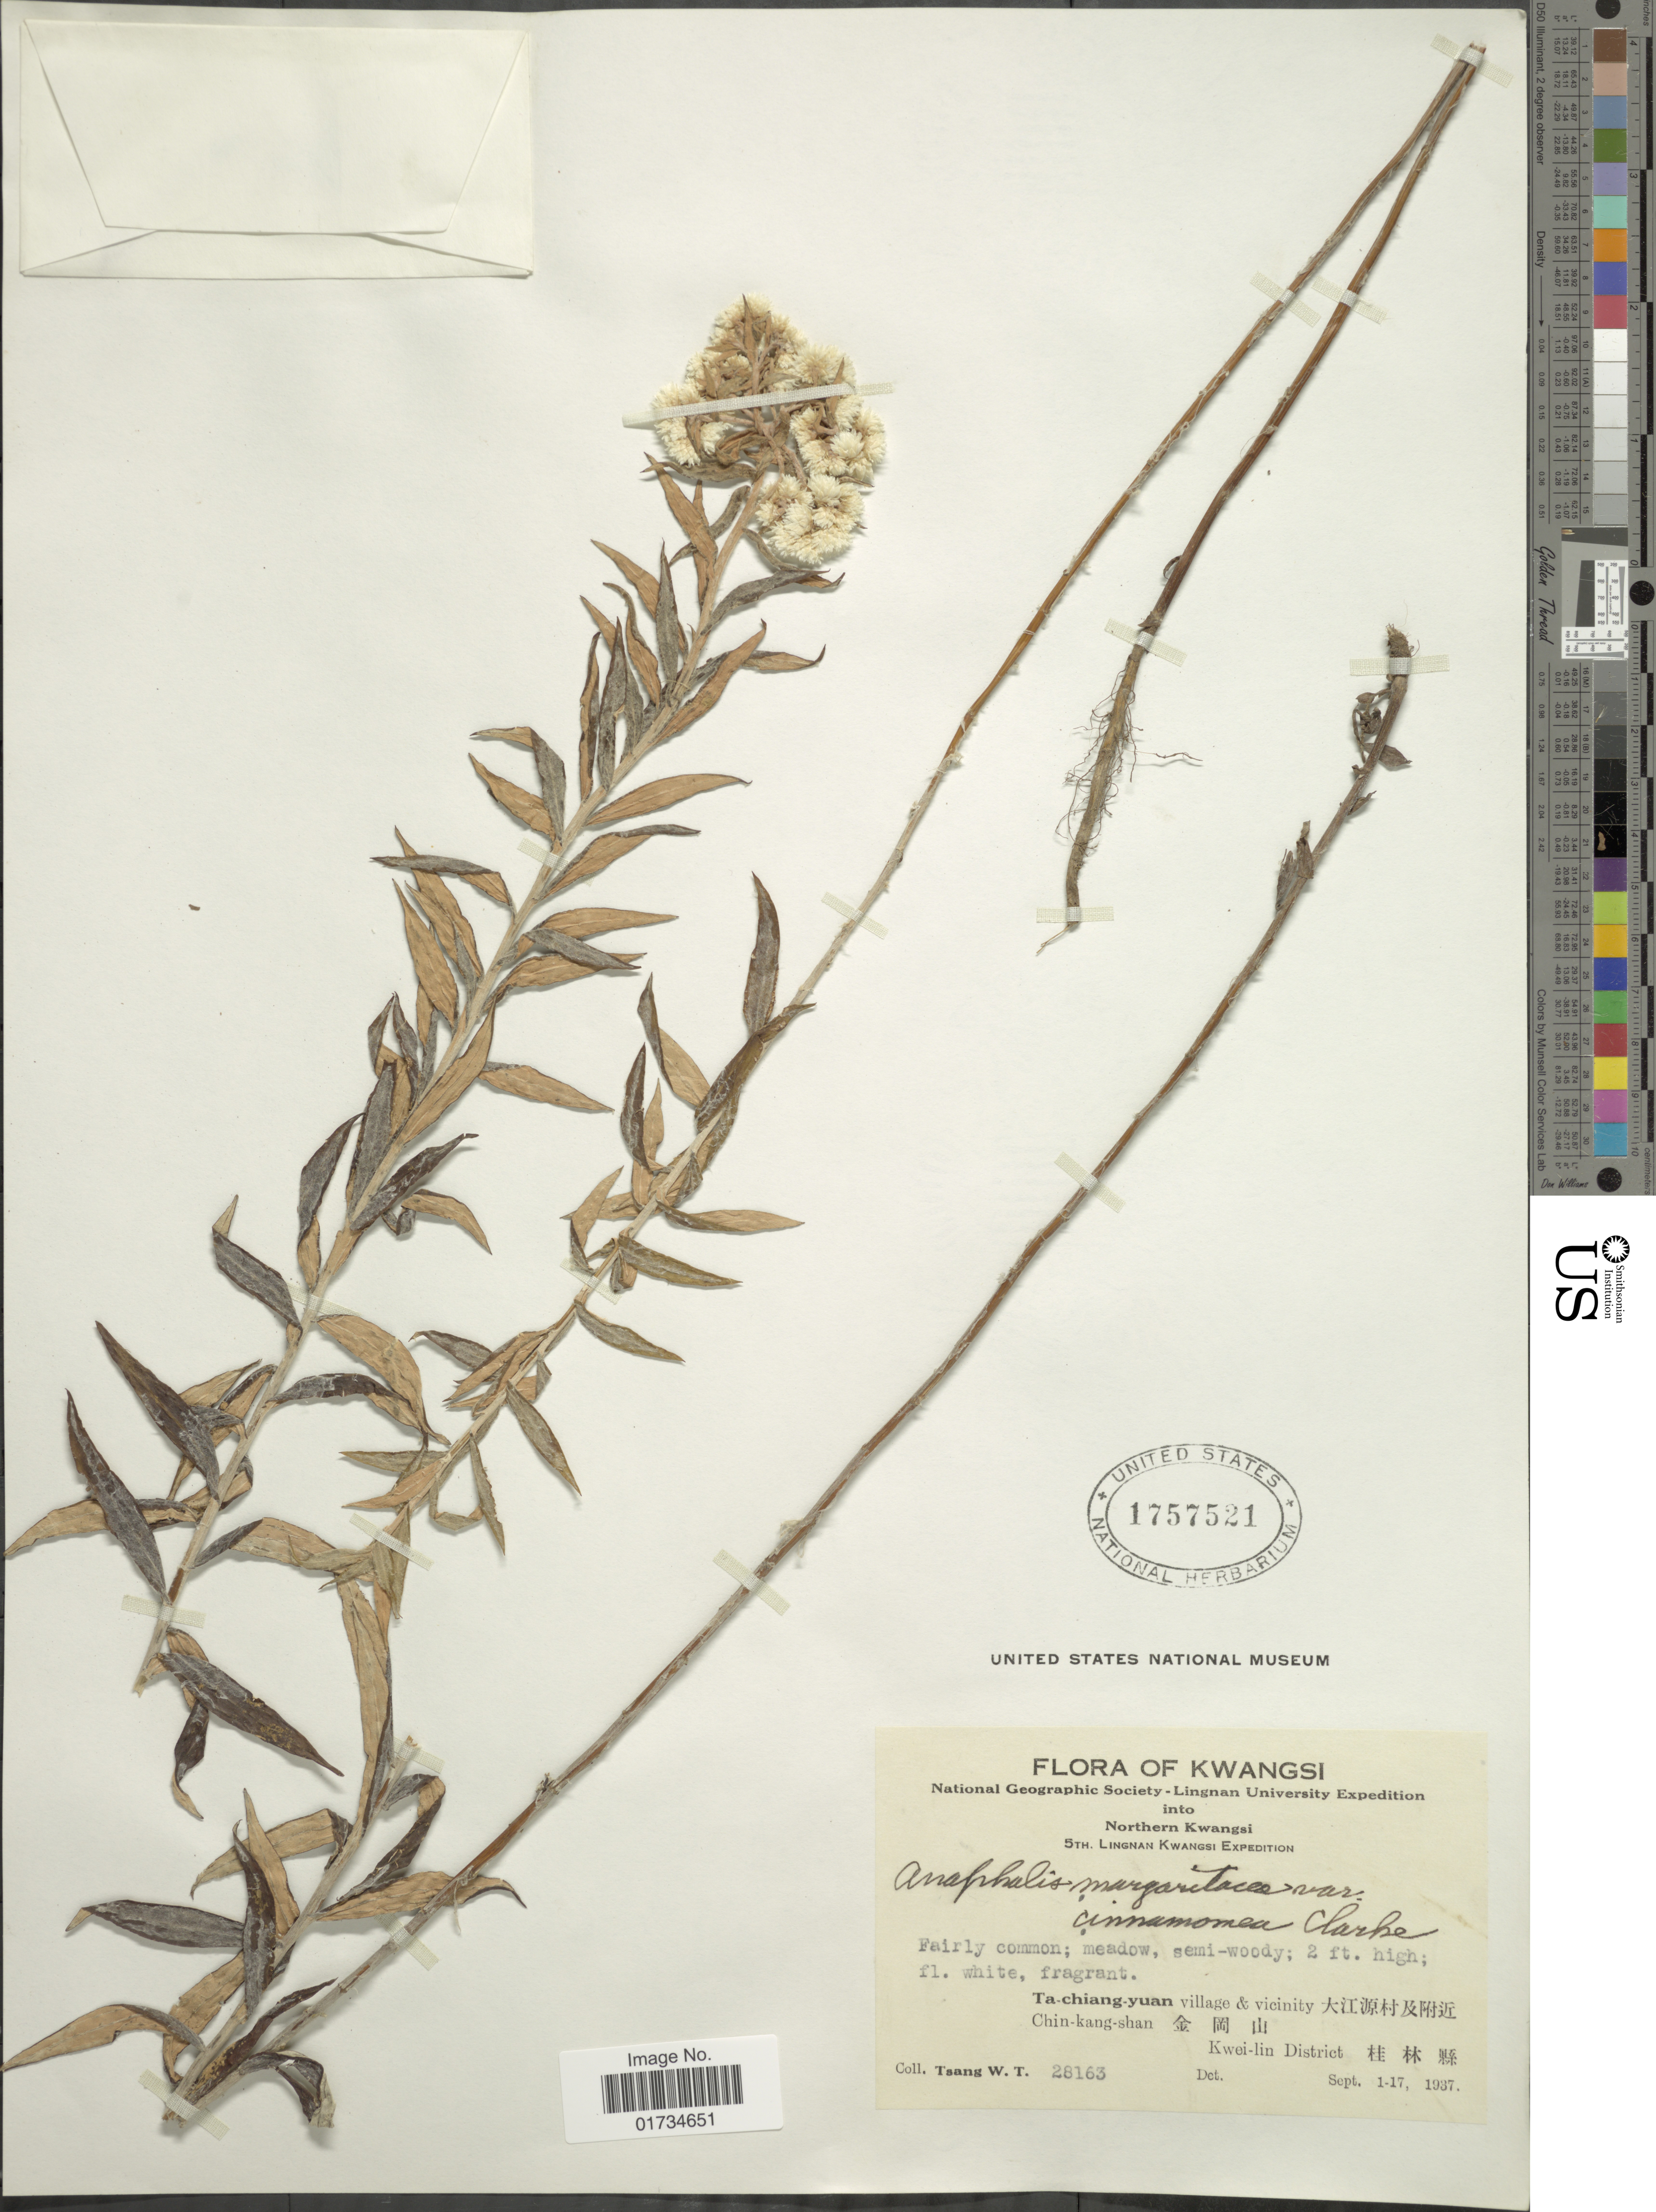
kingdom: Plantae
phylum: Tracheophyta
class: Magnoliopsida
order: Asterales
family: Asteraceae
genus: Anaphalis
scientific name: Anaphalis margaritacea var. cinnamomea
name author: (DC.) Herder & Maxim.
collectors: W. T. Tsang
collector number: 28163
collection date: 1937-09-01/1937-09-17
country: China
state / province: Guangxi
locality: Kwangsi. Ta-chiang-yuan village & vicinity. Chin-kang-shan. Kwei-lin District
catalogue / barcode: US 1757521